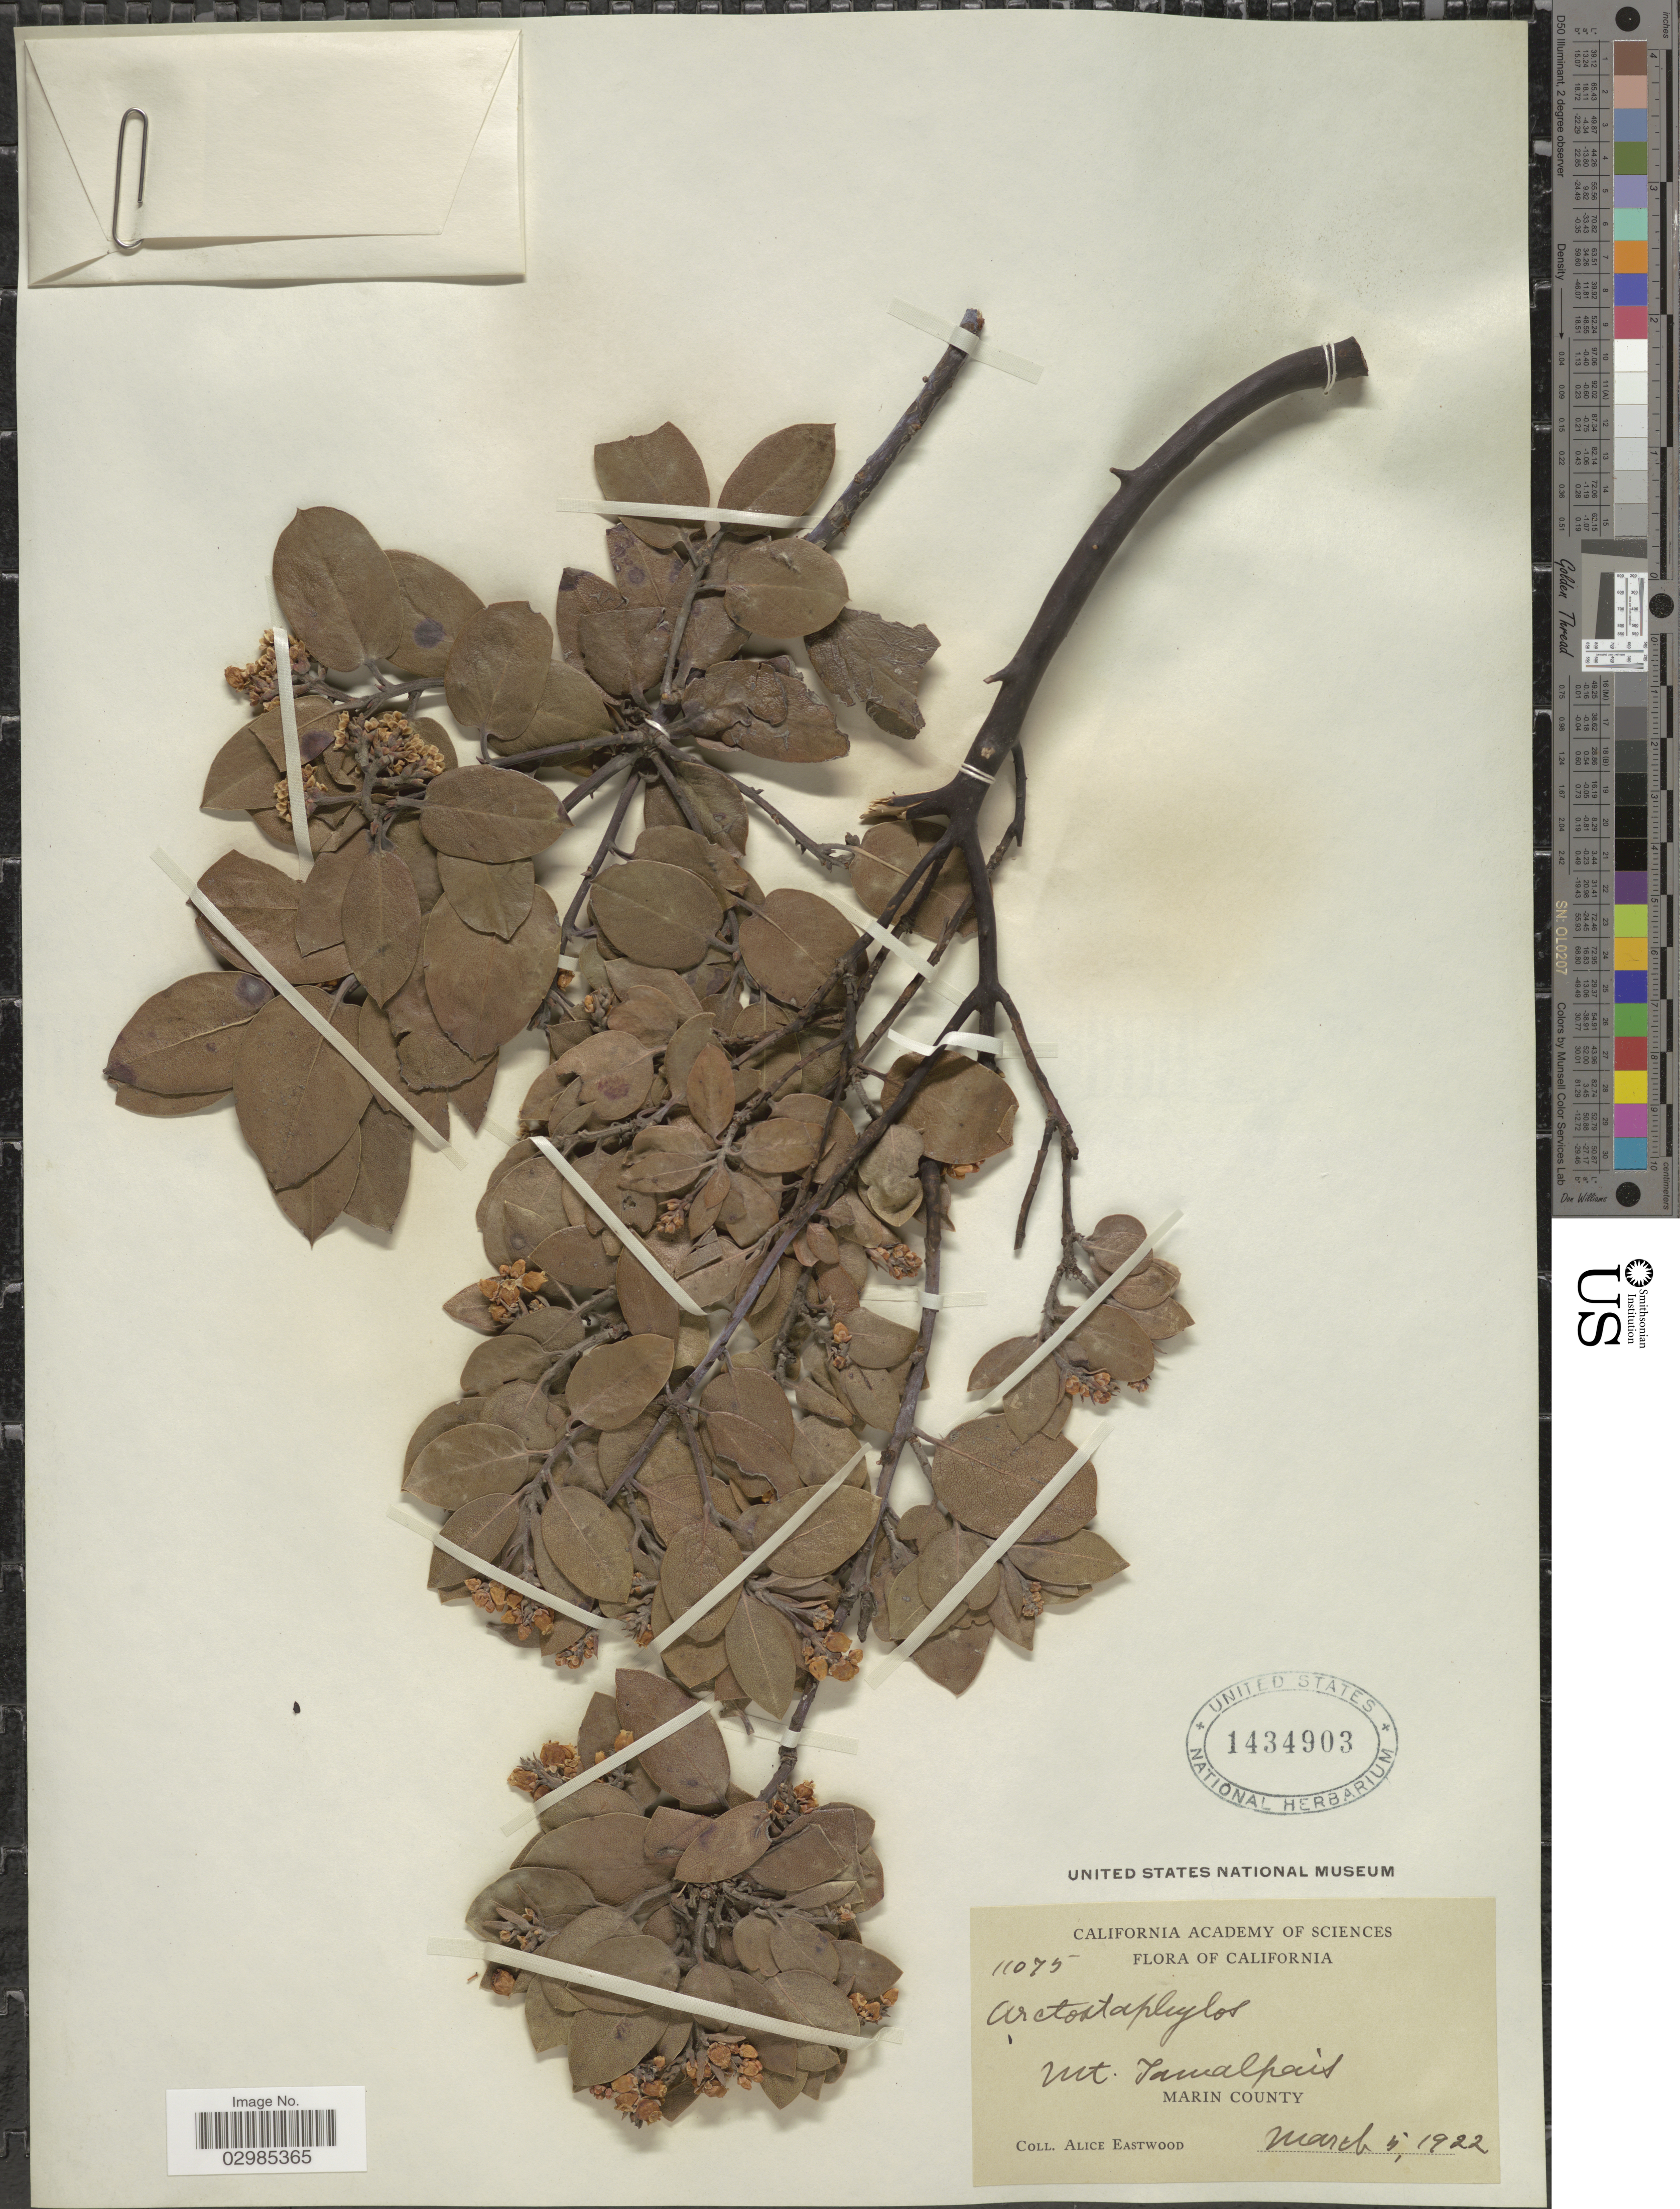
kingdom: Plantae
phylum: Tracheophyta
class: Magnoliopsida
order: Ericales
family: Ericaceae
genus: Arctostaphylos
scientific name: Arctostaphylos cratericola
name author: (Donn. Sm.) Donn. Sm.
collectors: A. Eastwood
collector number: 11075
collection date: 1922-03-05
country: United States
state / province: California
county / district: Marin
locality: Mt. Tamalpais Marin County.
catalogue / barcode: US 1434903